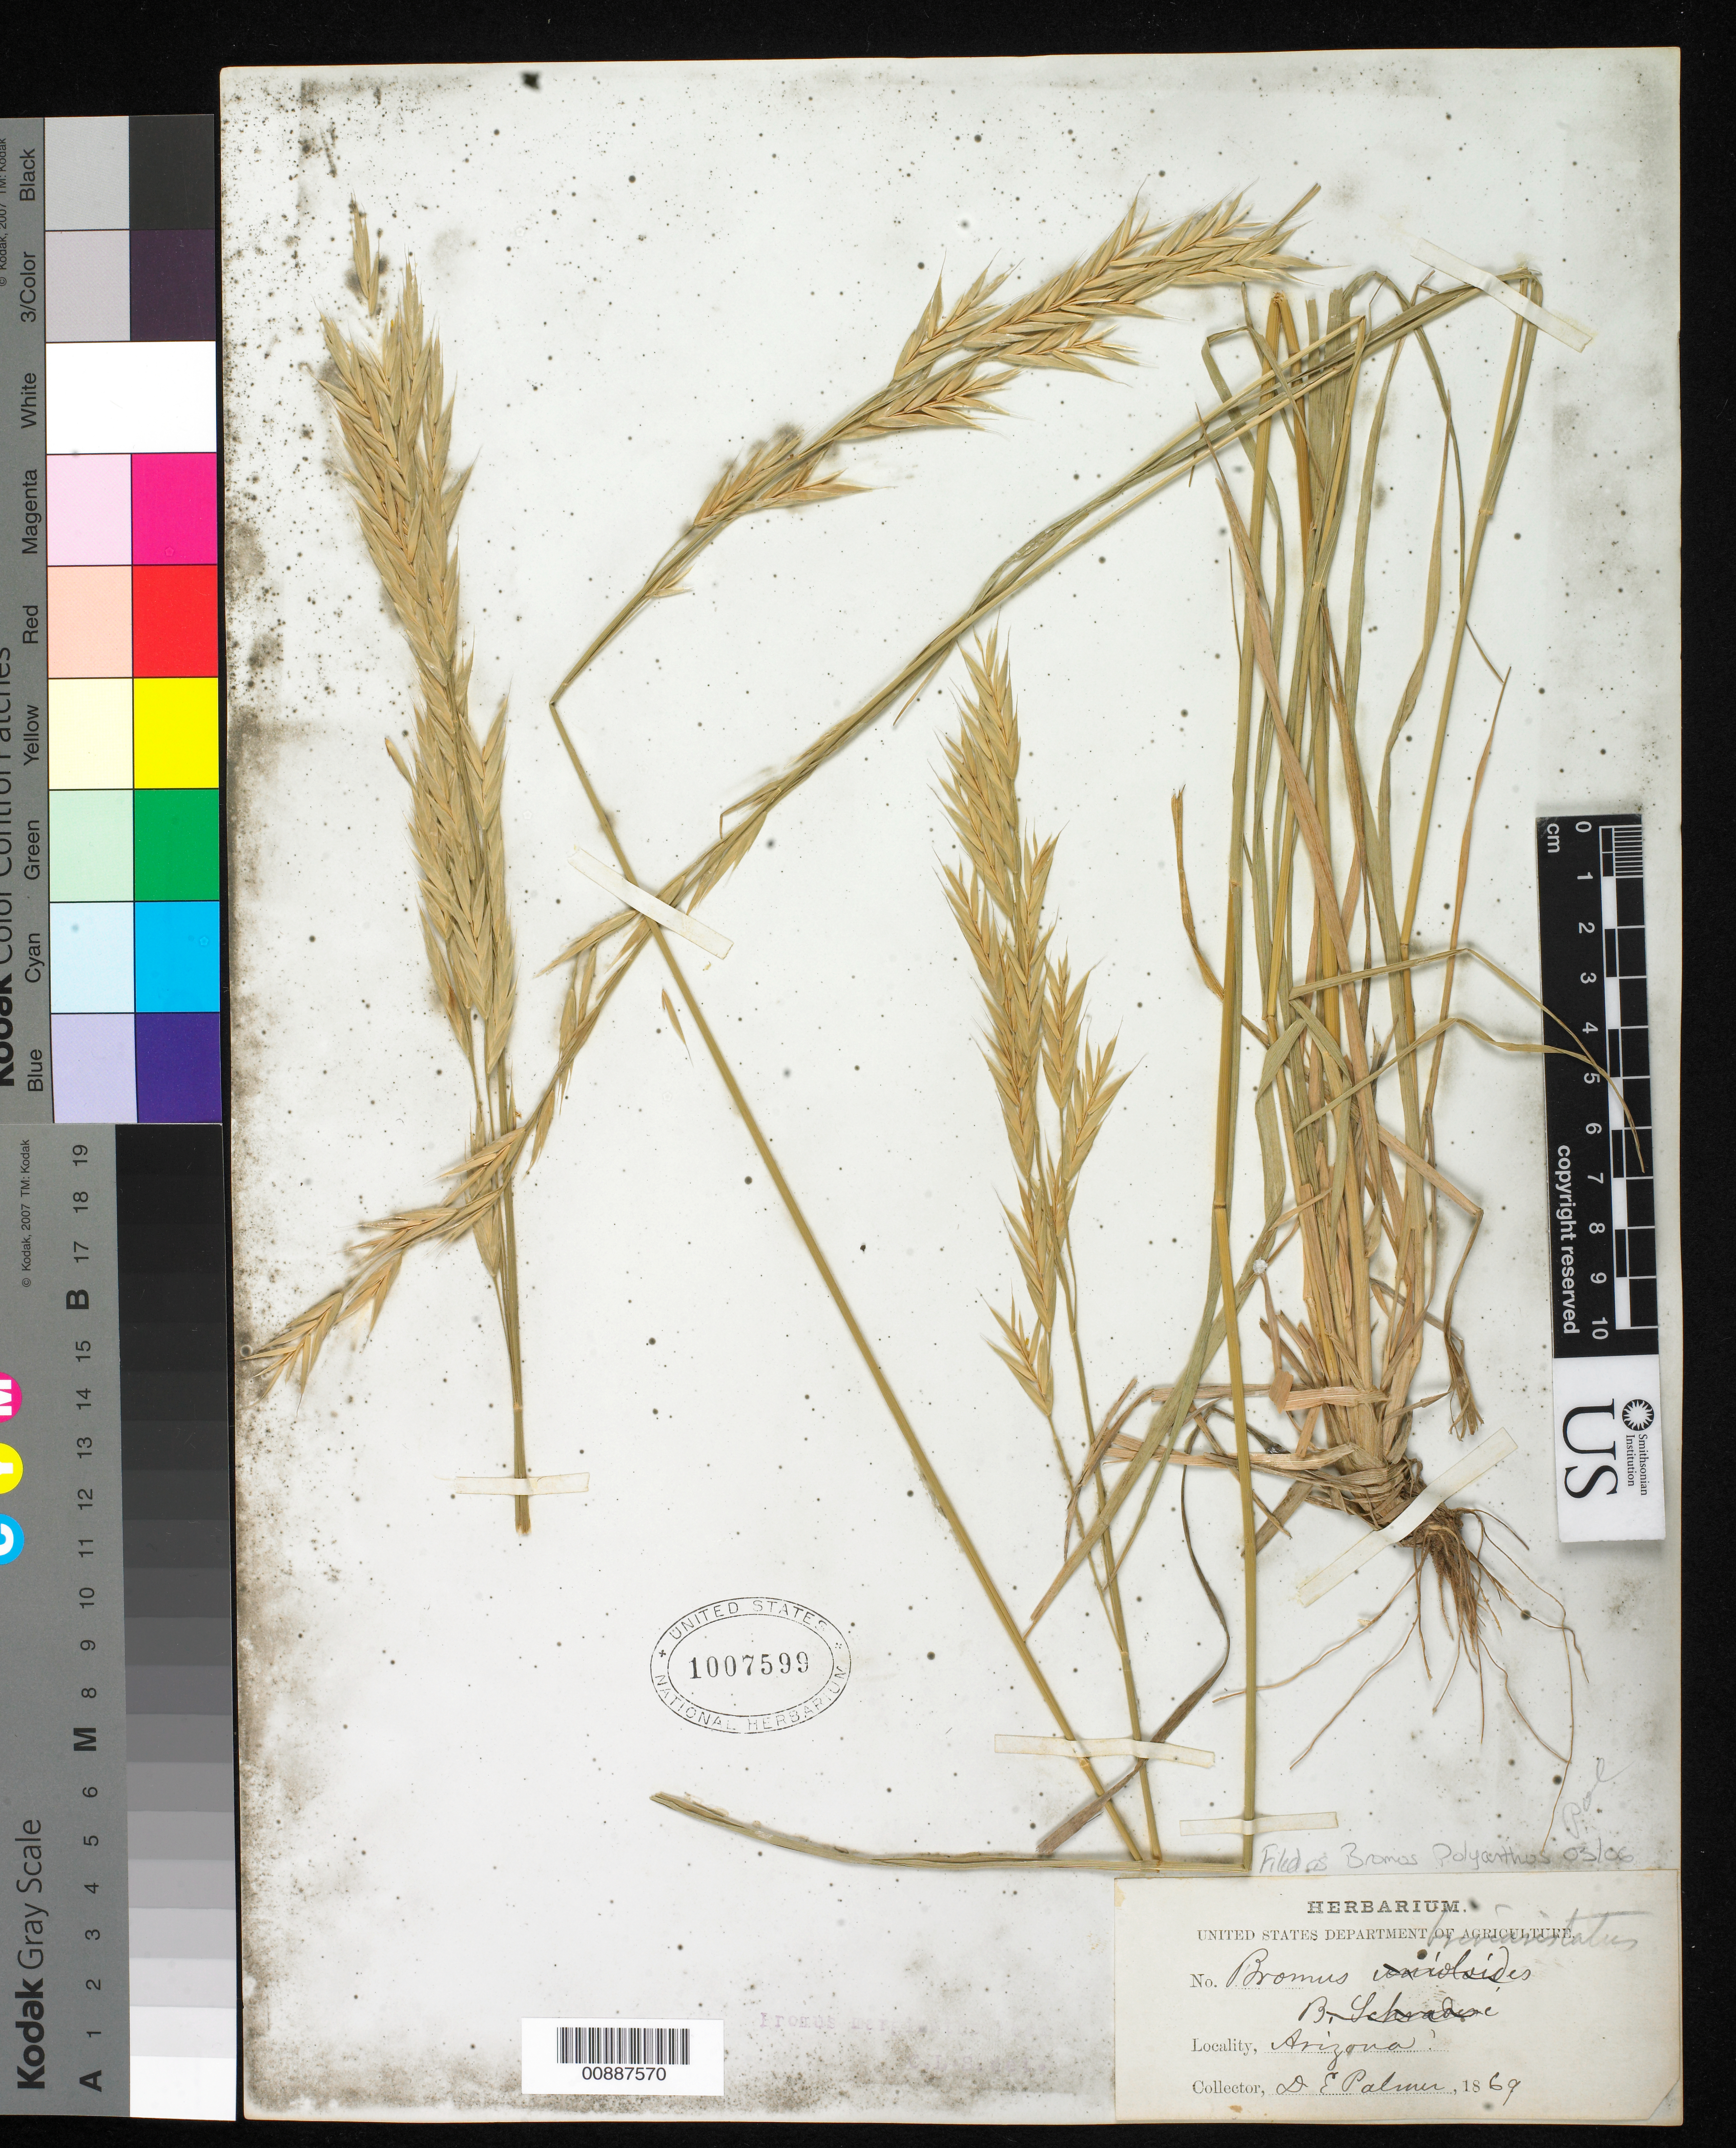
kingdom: Plantae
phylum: Tracheophyta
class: Liliopsida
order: Poales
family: Poaceae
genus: Bromus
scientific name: Bromus polyanthus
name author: Scribn. ex Shear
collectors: E. Palmer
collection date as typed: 1869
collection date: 1869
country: United States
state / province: Arizona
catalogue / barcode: US 1007599